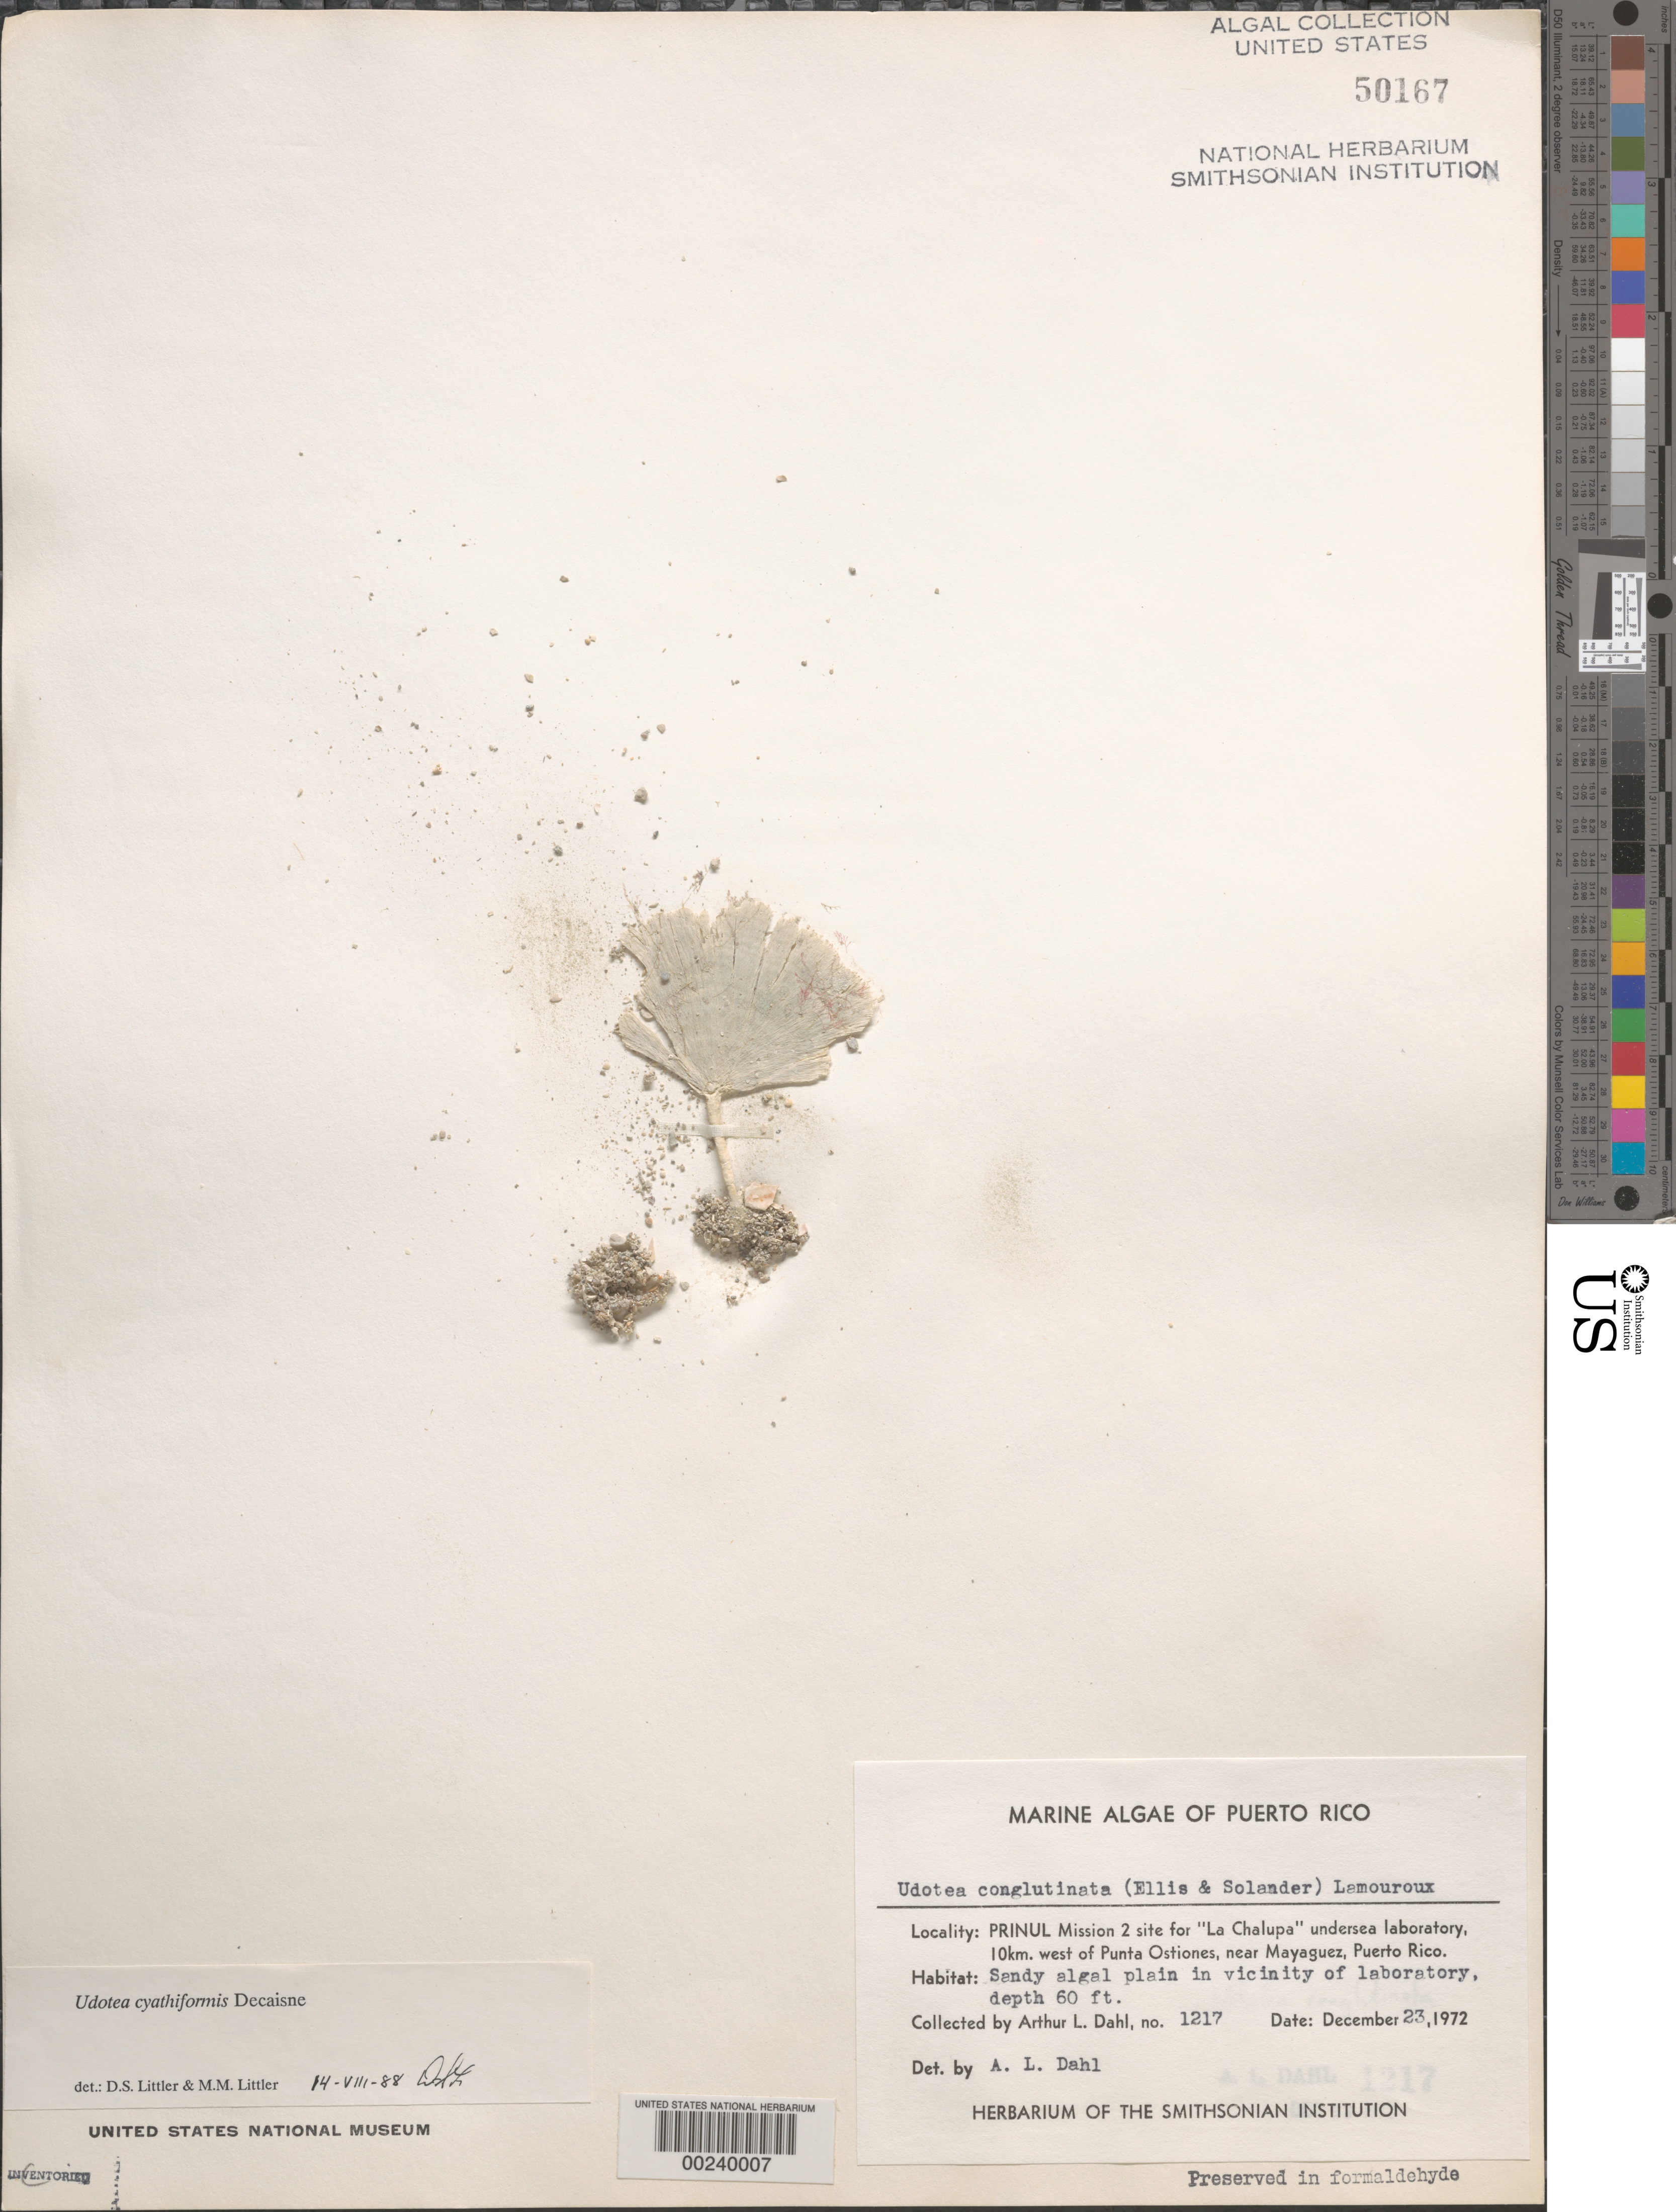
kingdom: Plantae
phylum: Chlorophyta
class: Ulvophyceae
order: Bryopsidales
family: Udoteaceae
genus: Udotea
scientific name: Udotea cyathiformis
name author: Decne.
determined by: Littler, D. S.; Littler, M. M.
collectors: A. Dahl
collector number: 1217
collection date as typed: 23 Dec 1972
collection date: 1972-12-23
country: Puerto Rico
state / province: Mayaguez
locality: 10 km off Punta Ostiones, near Mayaguez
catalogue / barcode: US 50167